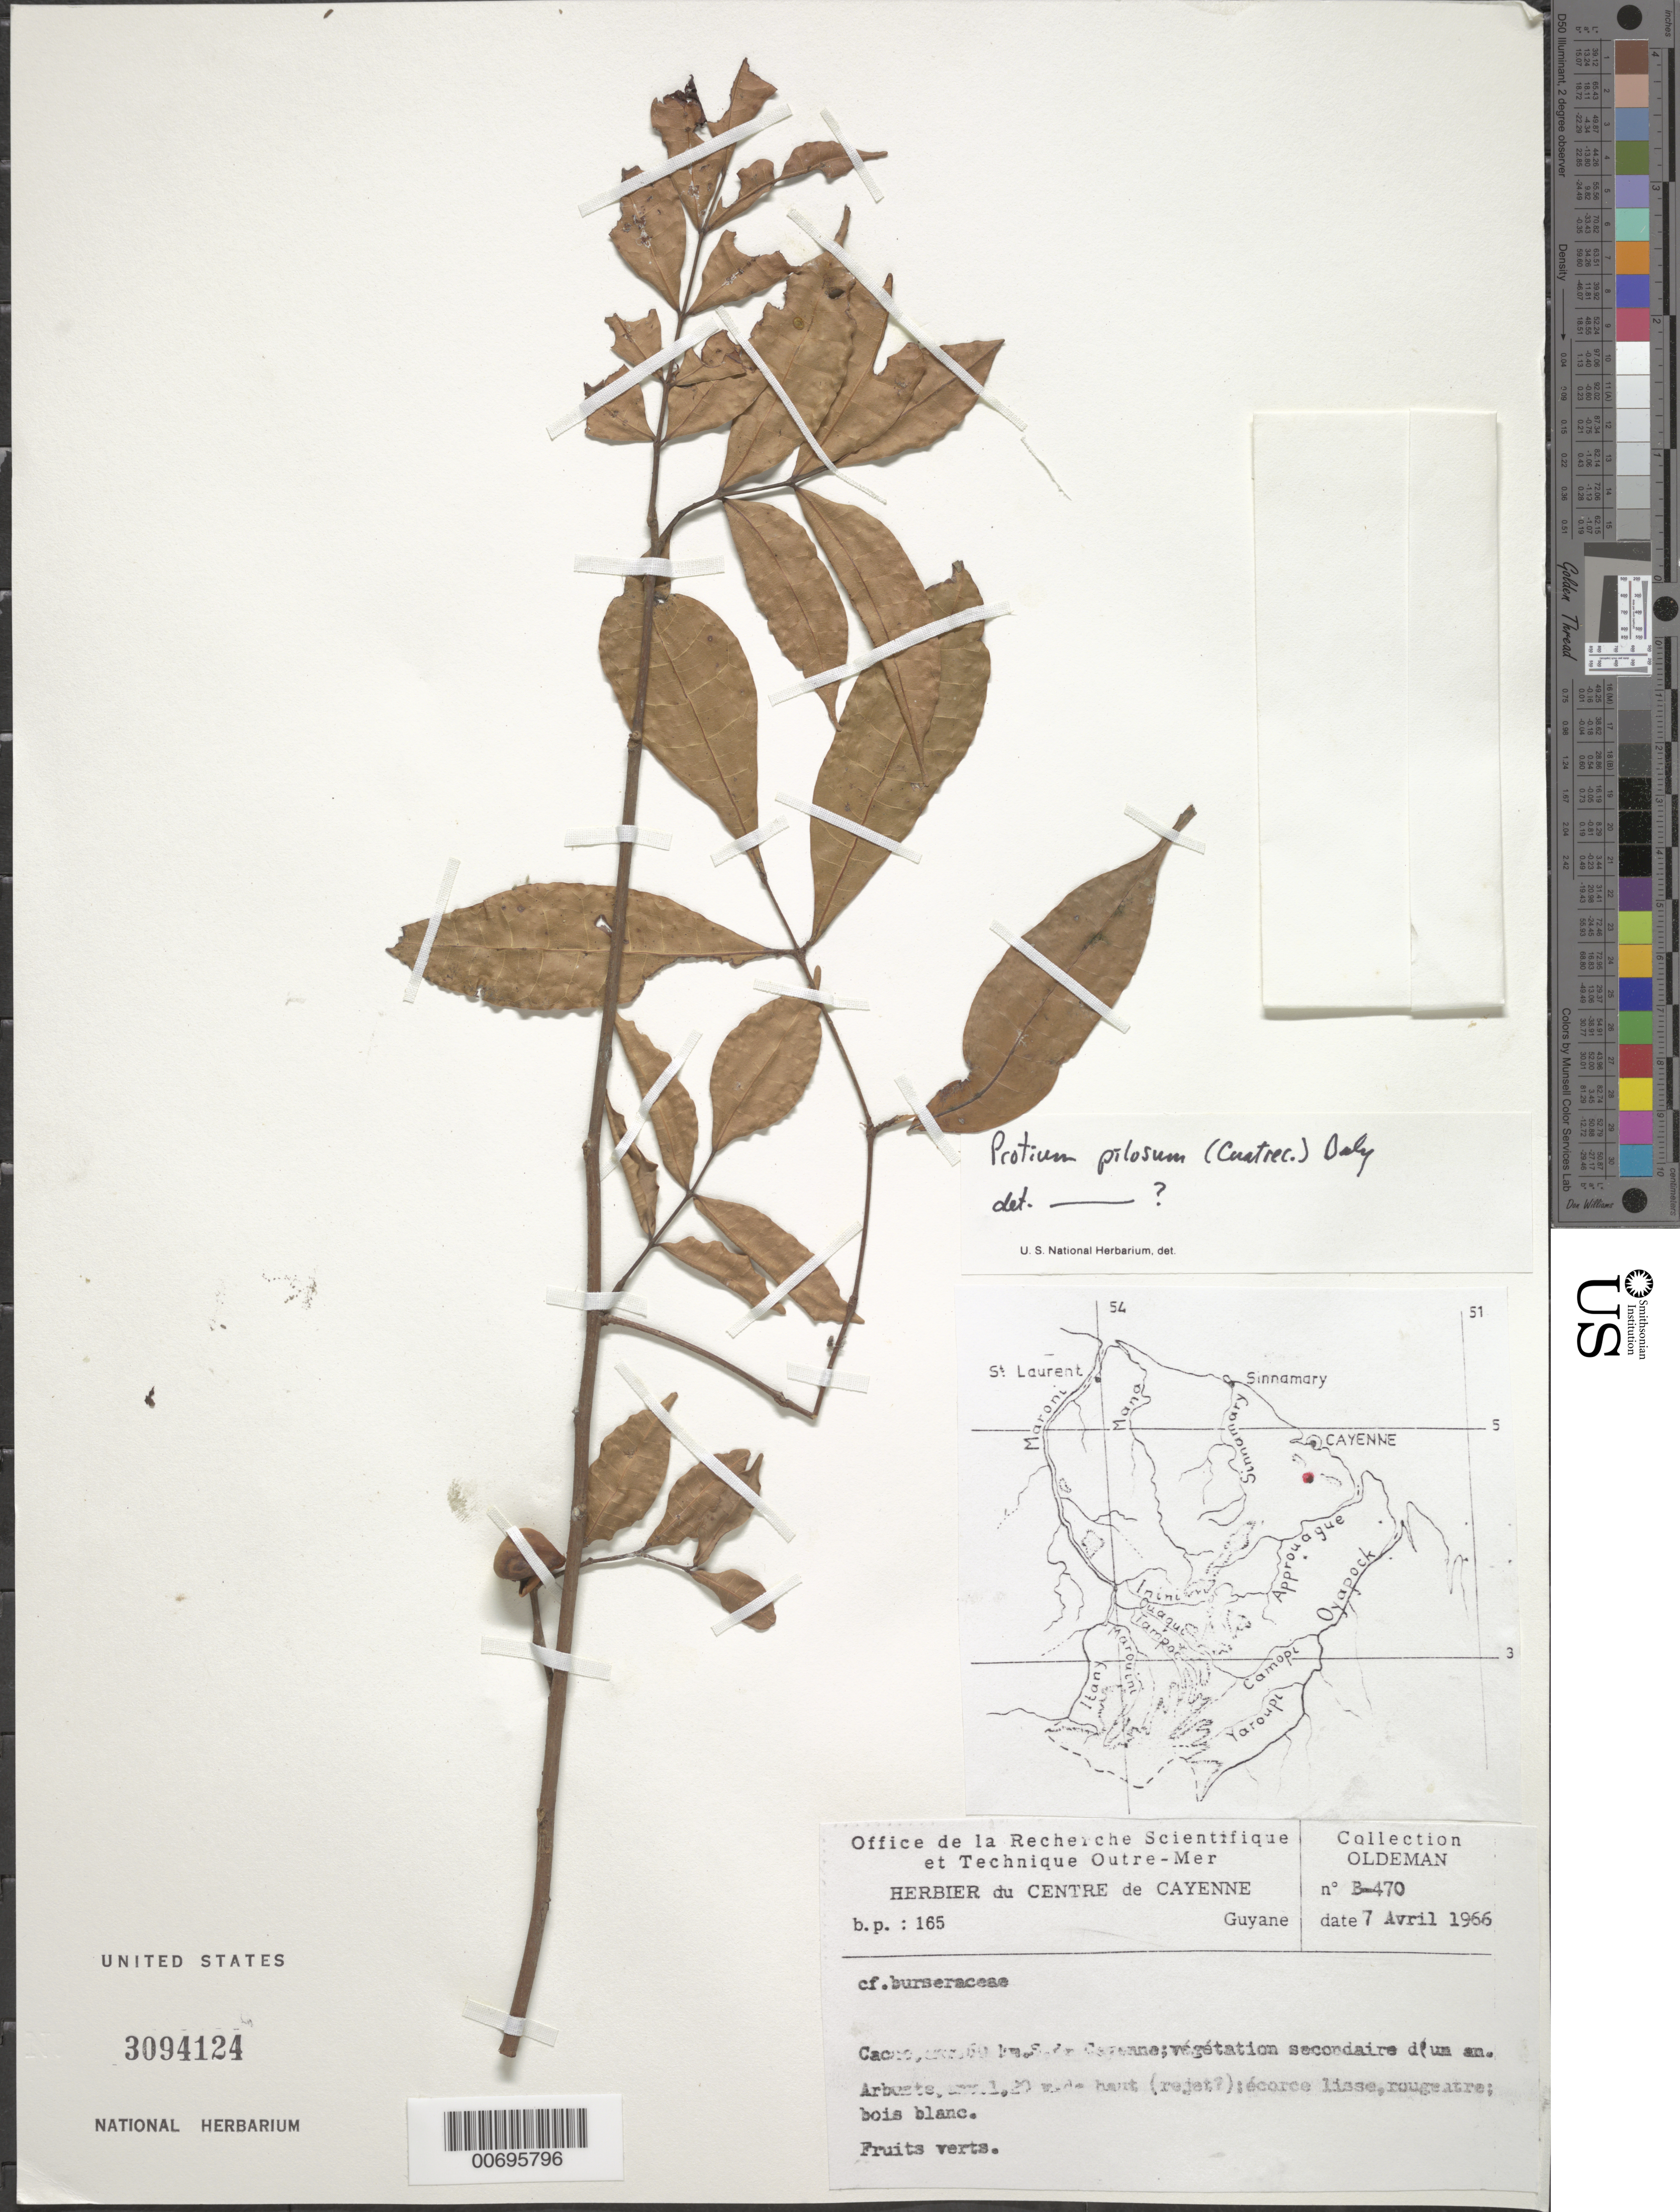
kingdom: Plantae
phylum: Tracheophyta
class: Magnoliopsida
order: Sapindales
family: Burseraceae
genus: Protium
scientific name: Protium pilosum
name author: (Cuatrec.) Daly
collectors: R. Oldeman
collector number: B 470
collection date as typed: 7-Apr-66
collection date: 1966-04-07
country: French Guiana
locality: Cacao Village, env. 60 km S de Cayenne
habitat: Secondary vegetation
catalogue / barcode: US 3094124